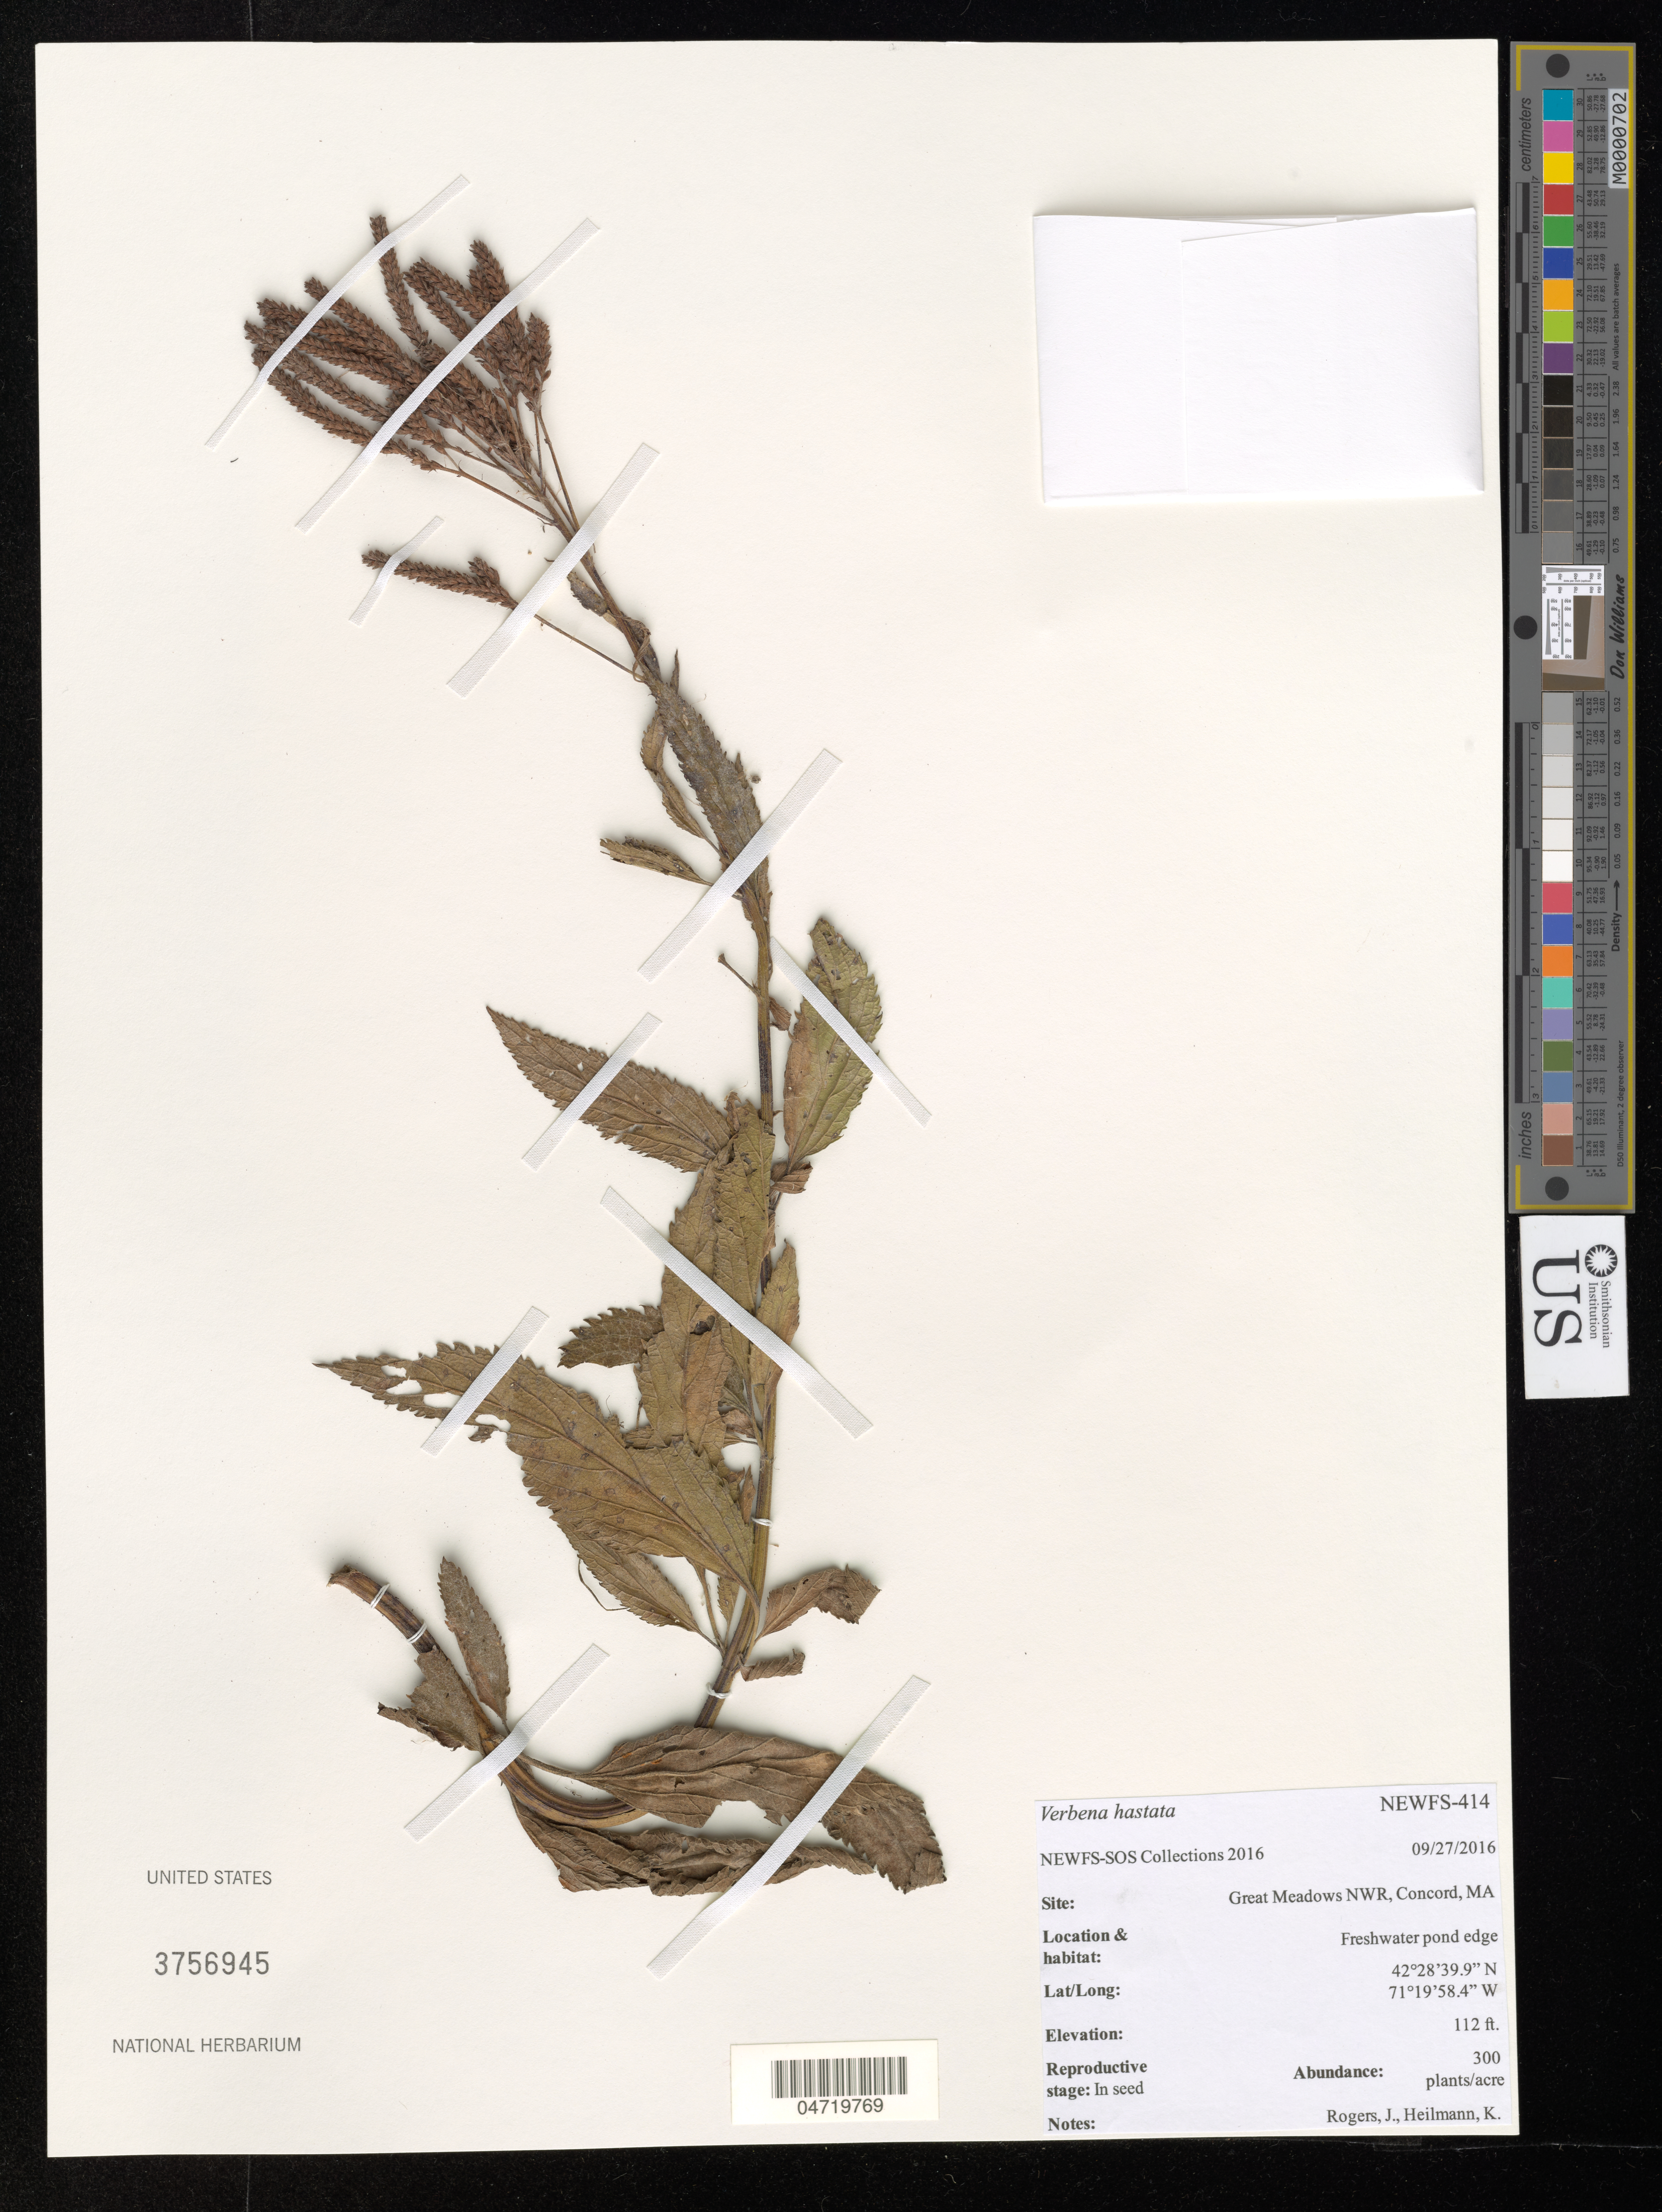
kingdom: Plantae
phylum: Tracheophyta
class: Magnoliopsida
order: Lamiales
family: Verbenaceae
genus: Verbena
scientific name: Verbena hastata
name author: L.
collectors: J. Rogers & K. Heilmann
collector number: NEWFS-414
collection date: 2016-09-27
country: United States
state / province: Massachusetts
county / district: Middlesex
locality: Great Meadows National Wildlife Refuge, Concord, freshwater pond edge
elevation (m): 34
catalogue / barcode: US 3756945